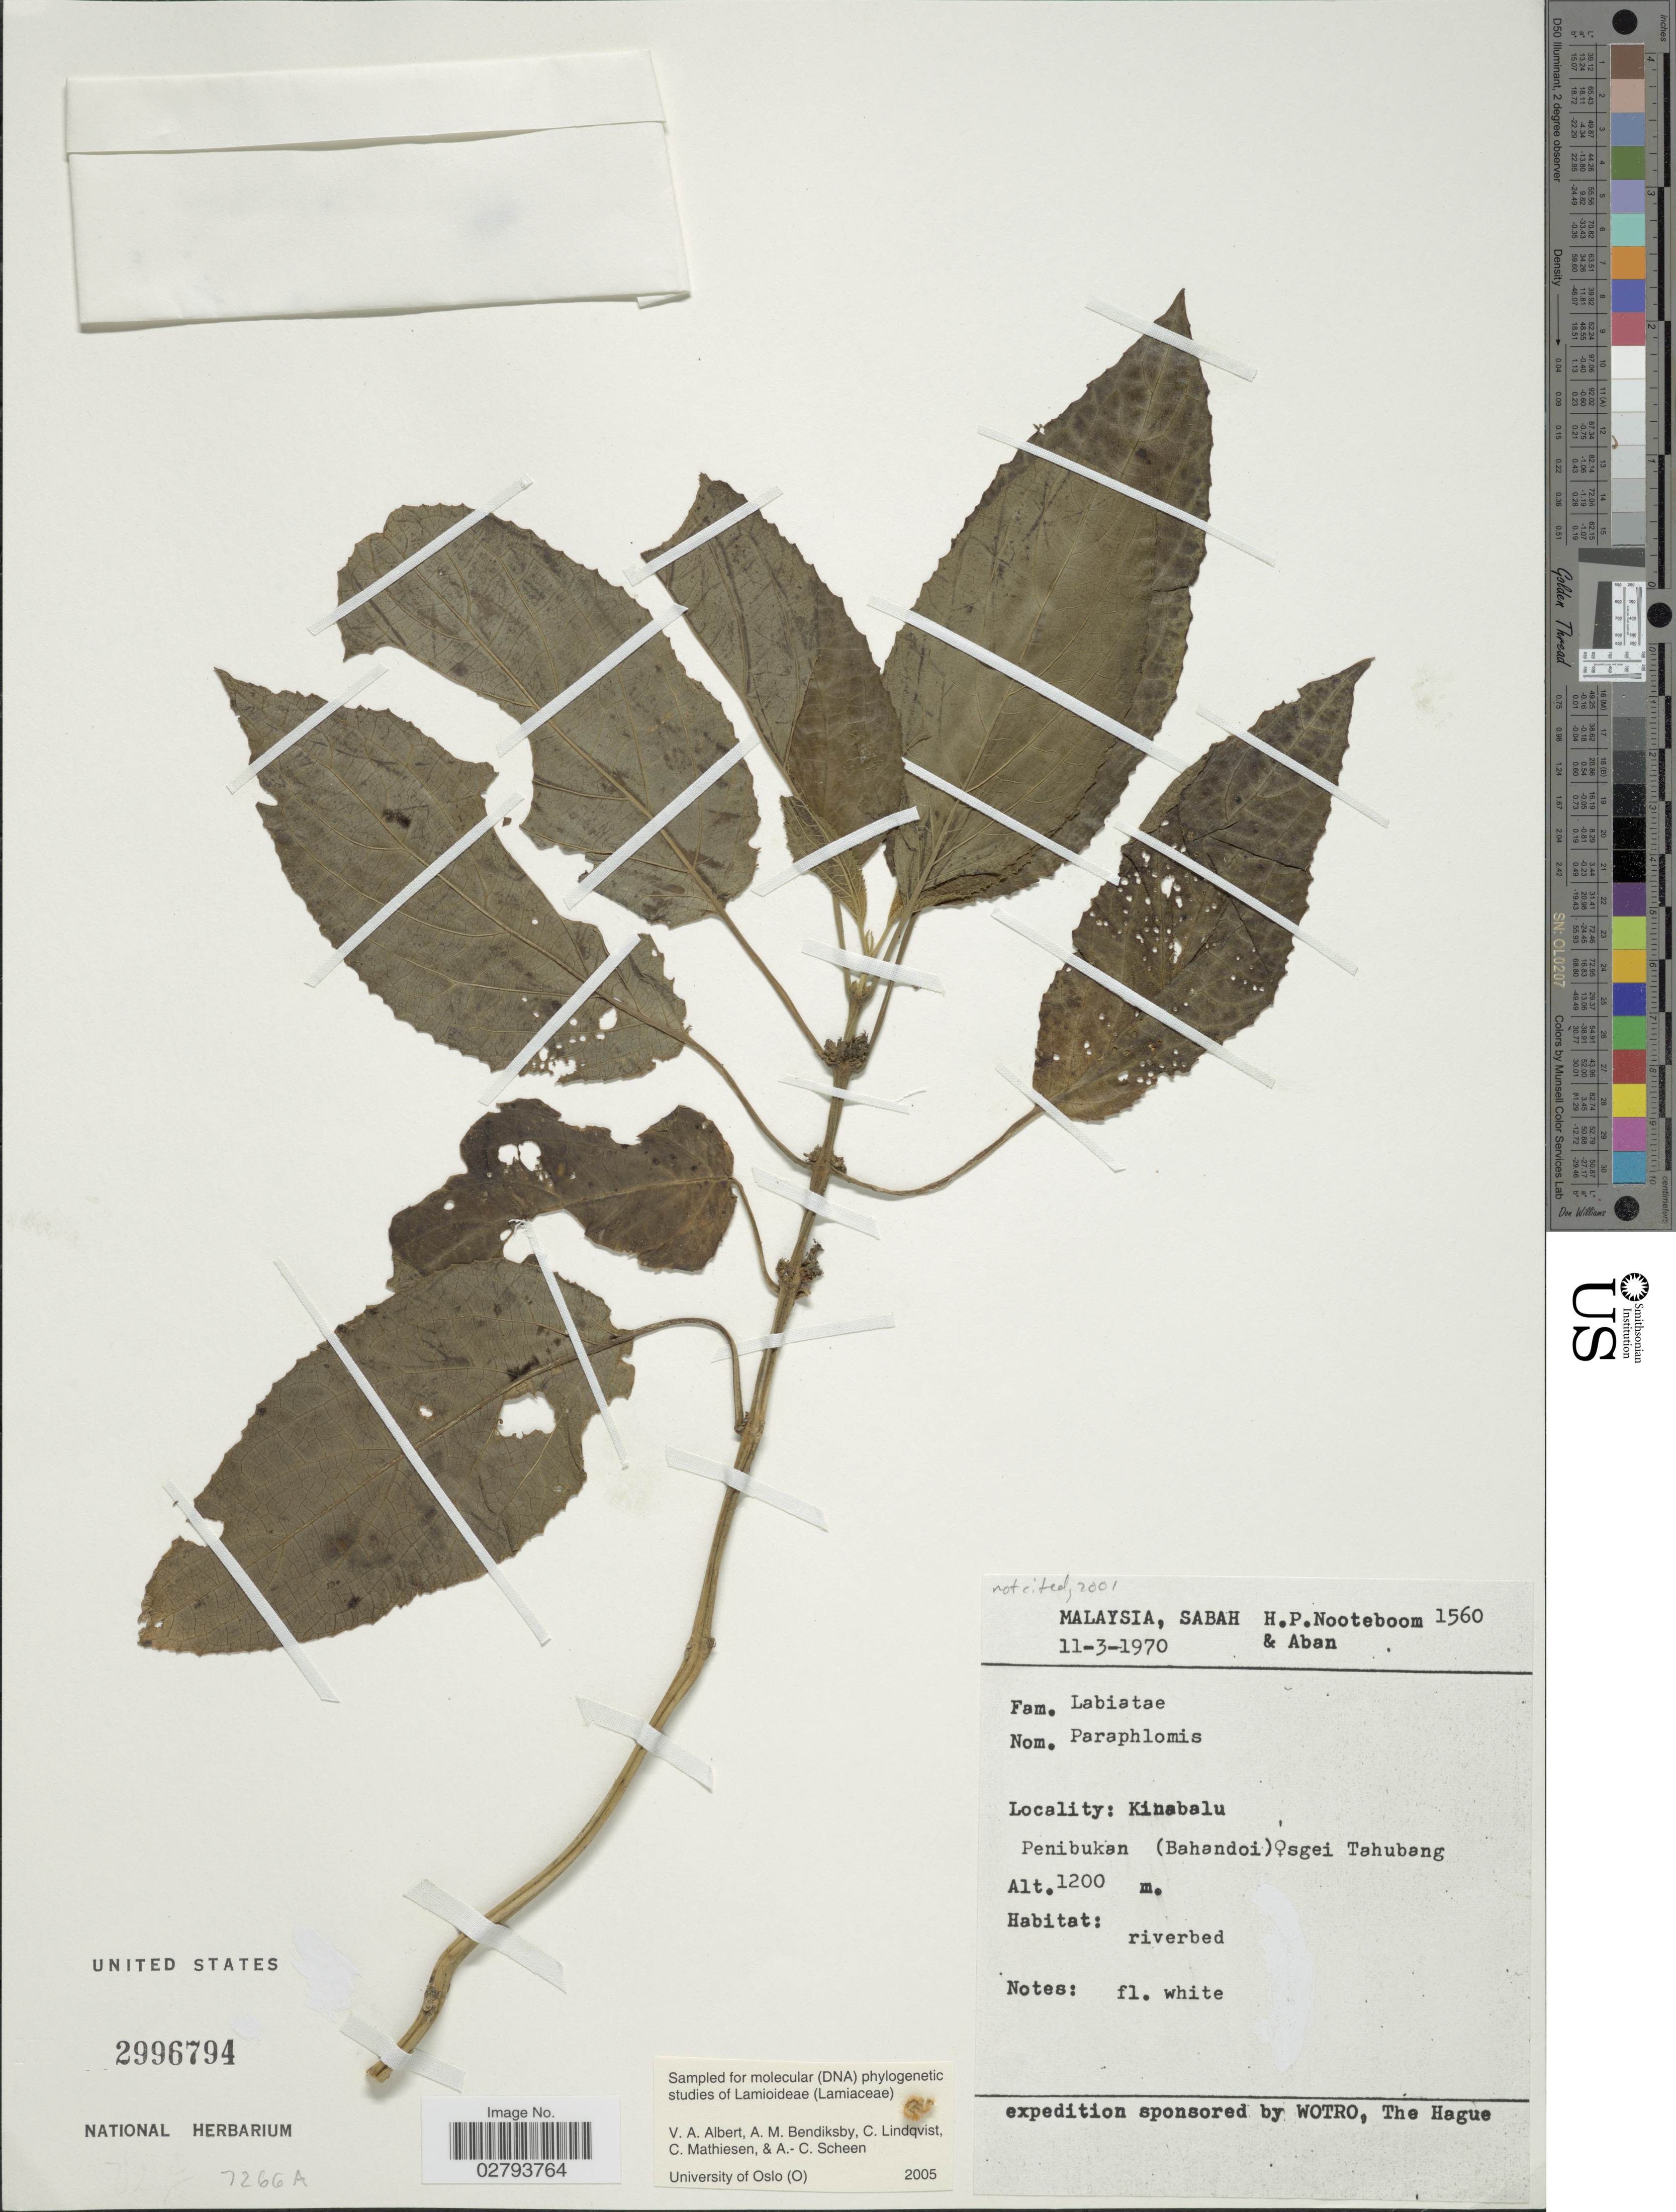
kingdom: Plantae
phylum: Tracheophyta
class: Magnoliopsida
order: Lamiales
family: Lamiaceae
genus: Paraphlomis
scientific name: Paraphlomis sp.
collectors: H. P. Nooteboom & -- Aban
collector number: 1560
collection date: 1970-03-11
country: Malaysia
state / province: Sabah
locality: Kinabalu, Penibukan (Bahandoi) Osgei Tahubang.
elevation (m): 1200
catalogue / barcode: US 2996794